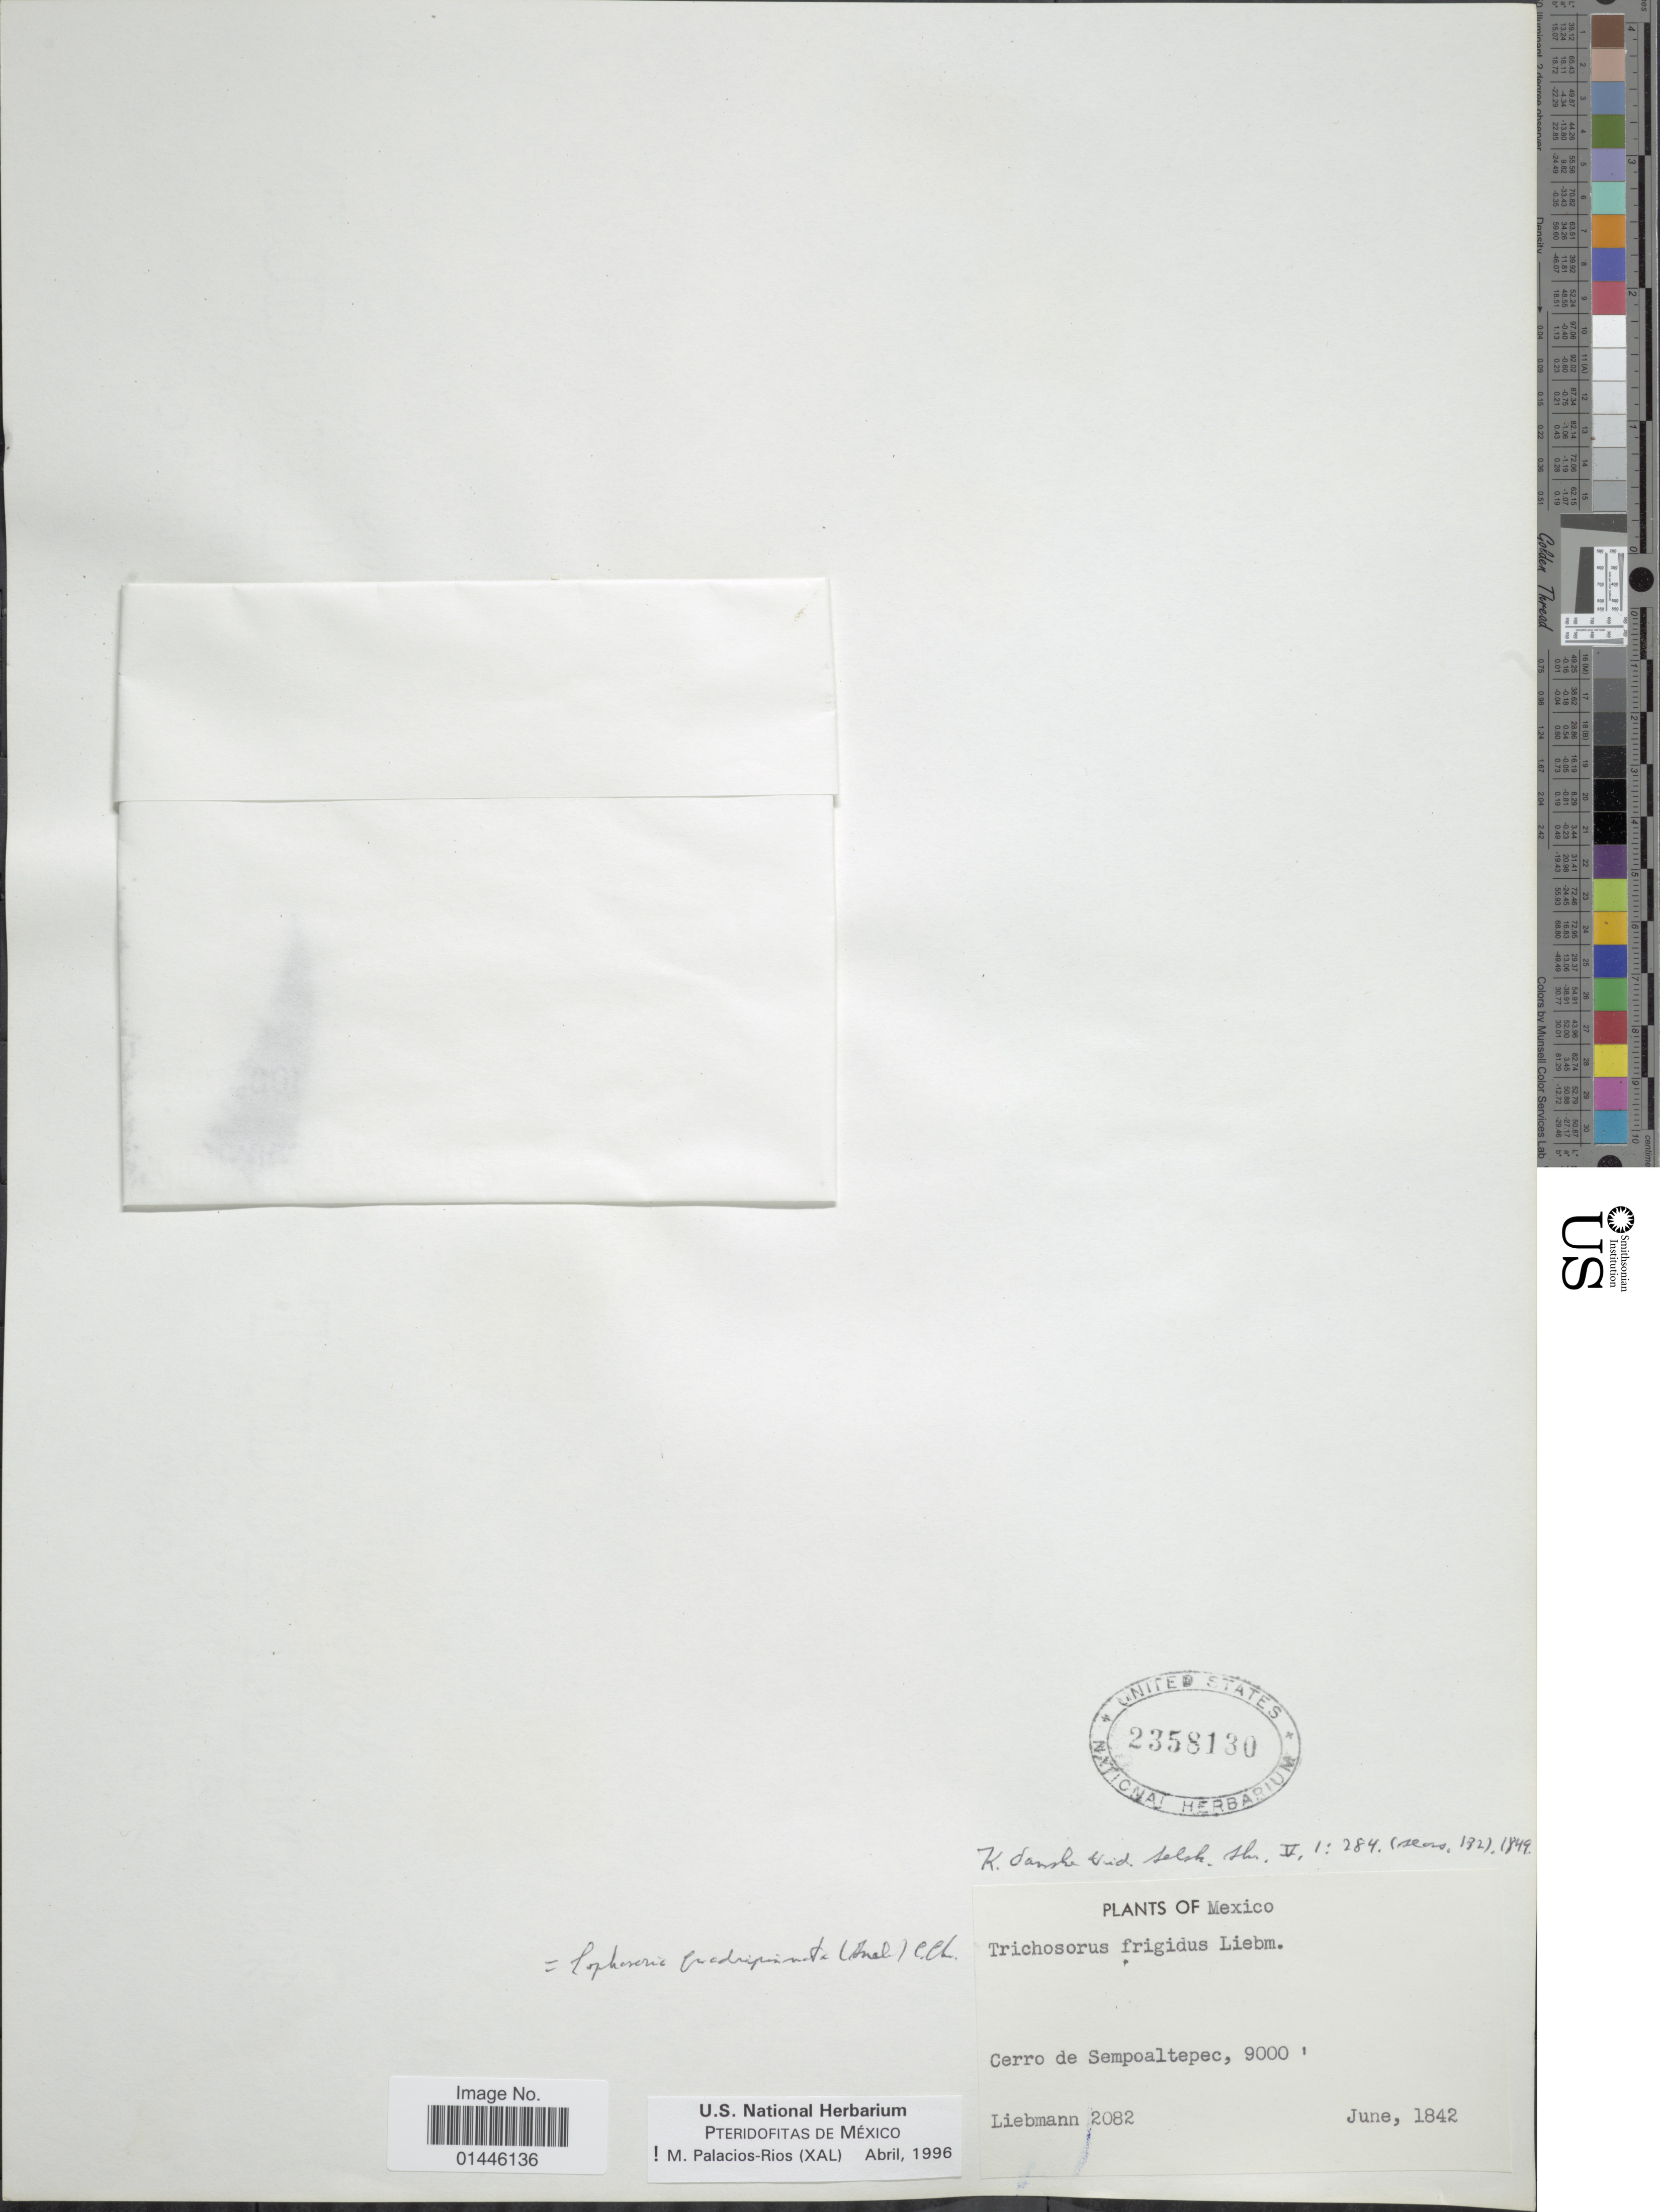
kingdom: Plantae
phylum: Tracheophyta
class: Polypodiopsida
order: Cyatheales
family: Dicksoniaceae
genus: Lophosoria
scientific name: Lophosoria quadripinnata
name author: (J.F. Gmel.) C. Chr.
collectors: F. M. Liebmann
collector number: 2082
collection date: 1842-06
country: Mexico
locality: Cerro de Sempoaltepec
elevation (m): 2743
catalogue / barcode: US 2358130